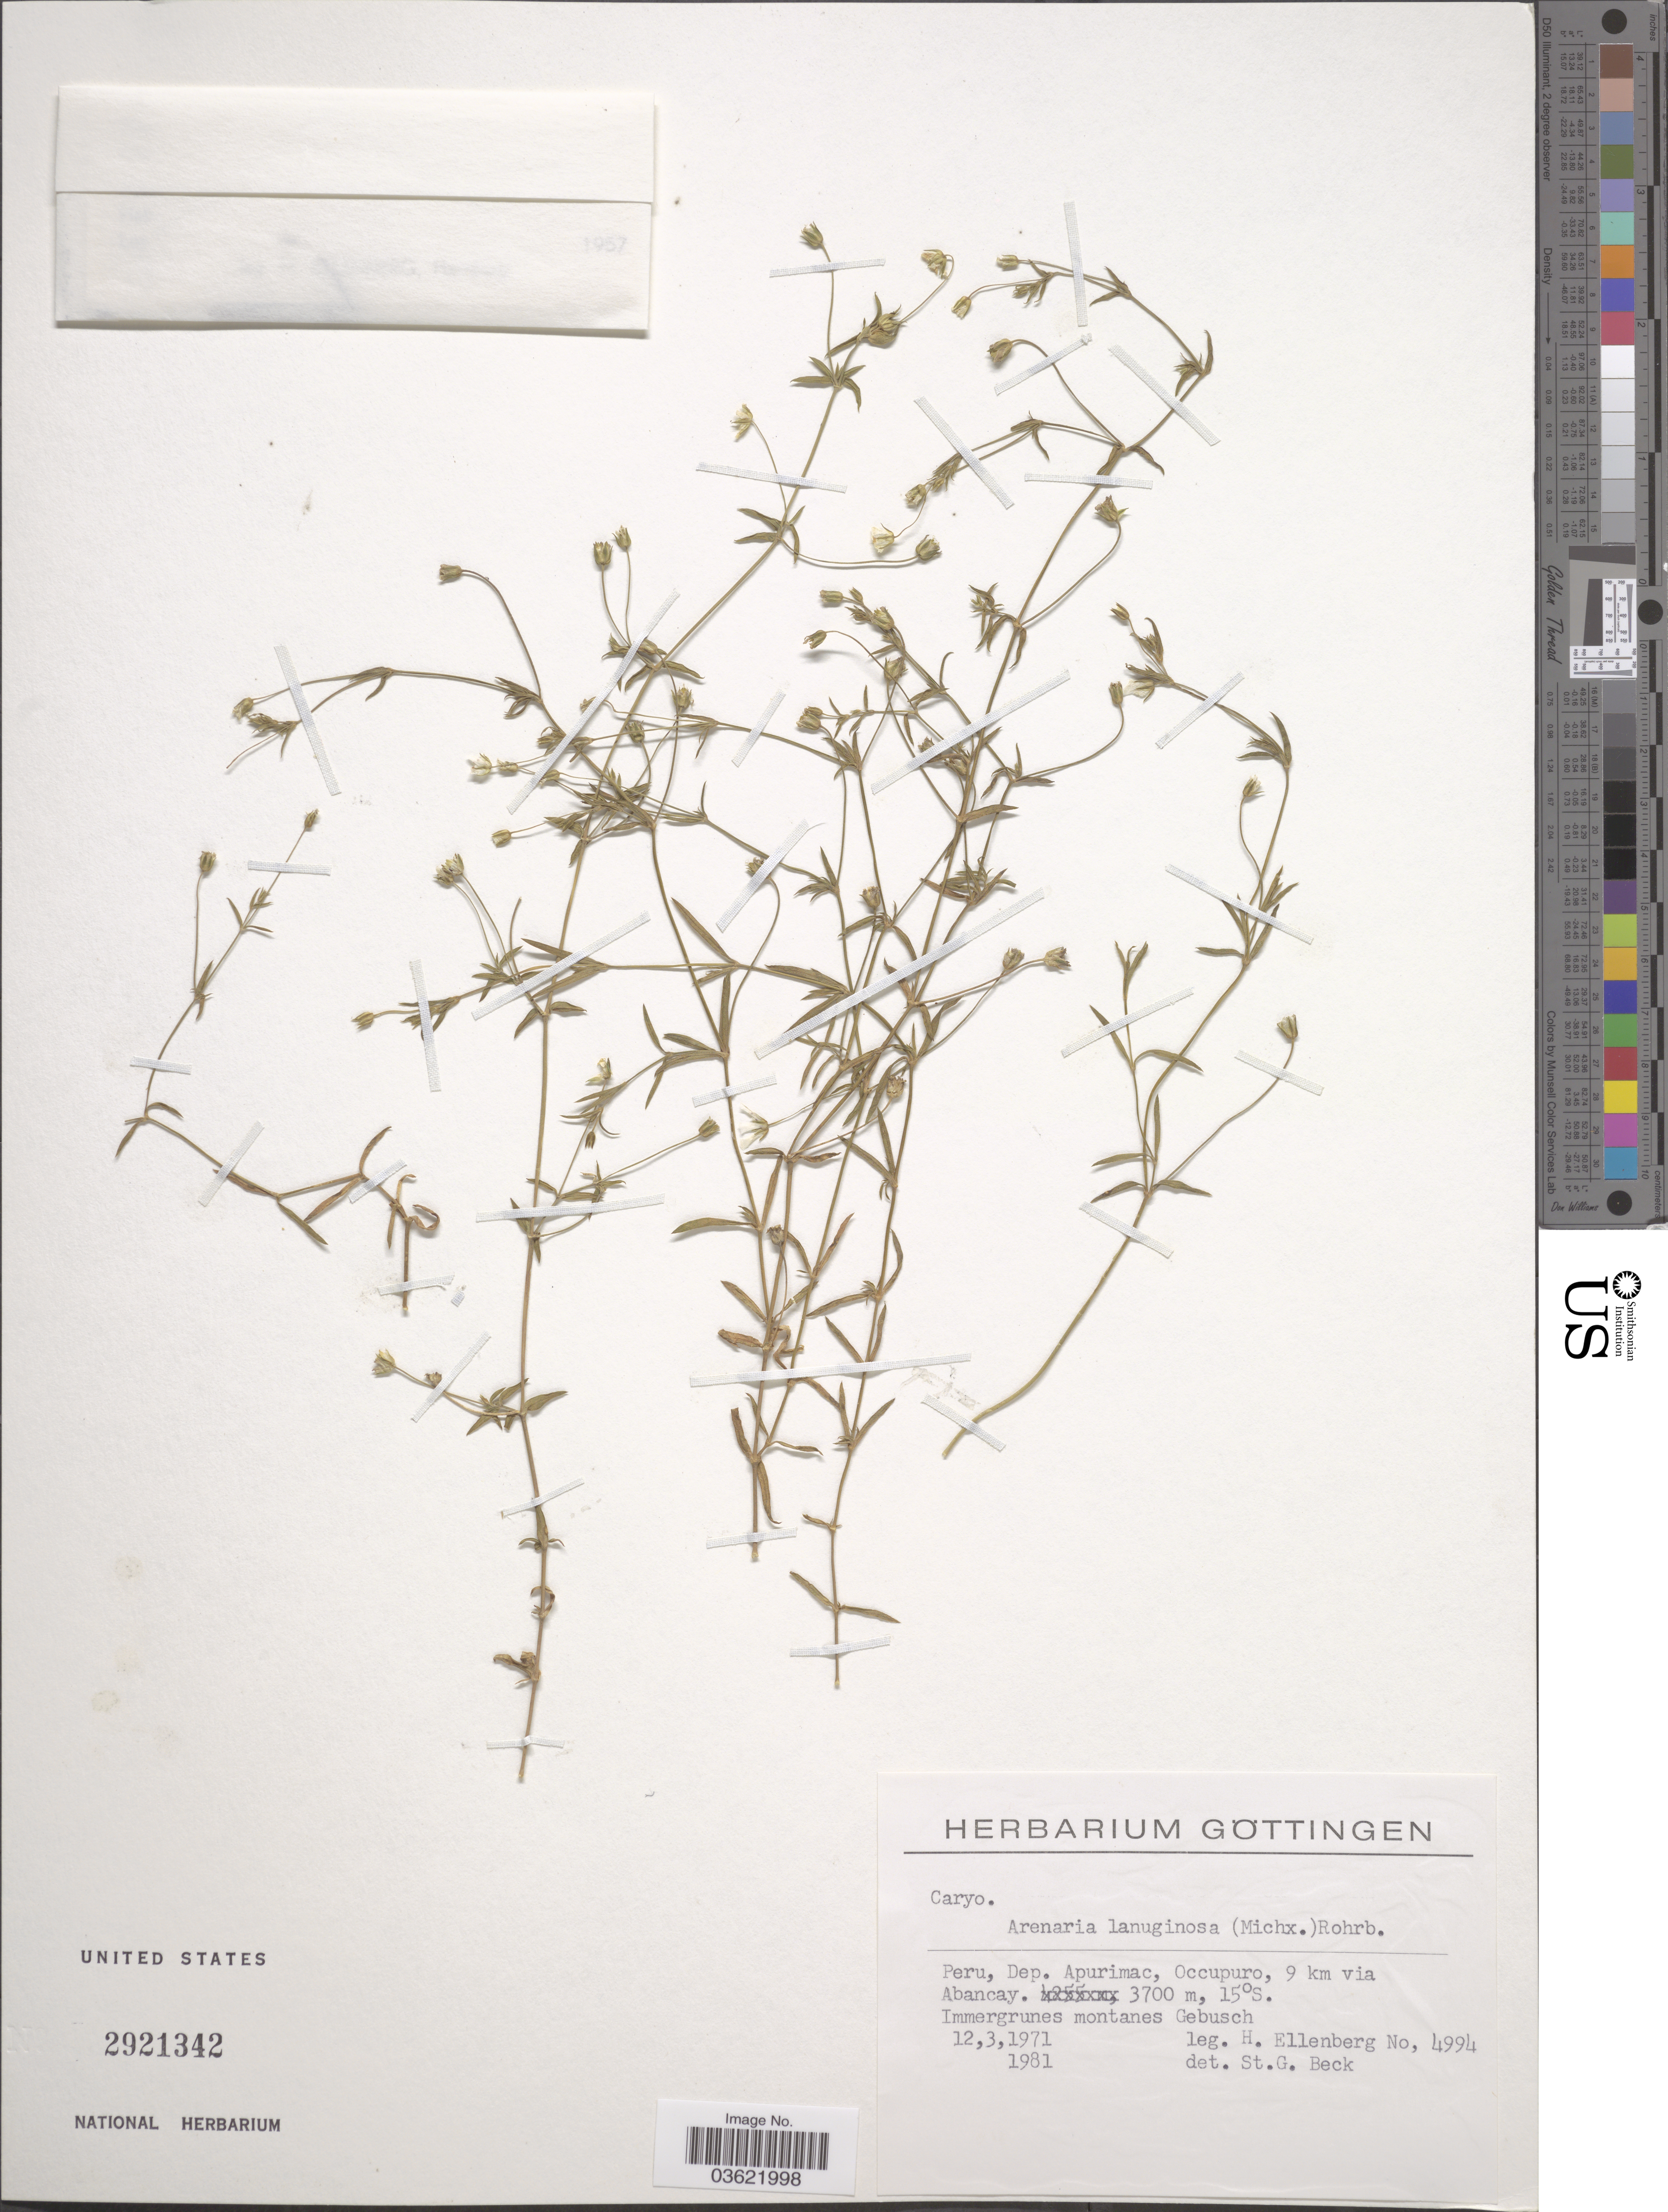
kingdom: Plantae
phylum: Tracheophyta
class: Magnoliopsida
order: Caryophyllales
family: Caryophyllaceae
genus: Arenaria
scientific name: Arenaria lanuginosa var. megalantha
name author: Rohrb.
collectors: H. Ellenberg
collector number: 4994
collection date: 1971-03-12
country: Peru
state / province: Apurímac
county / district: Abancay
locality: Occupuro, 9 km via Abancay.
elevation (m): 3700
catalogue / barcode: US 2921342